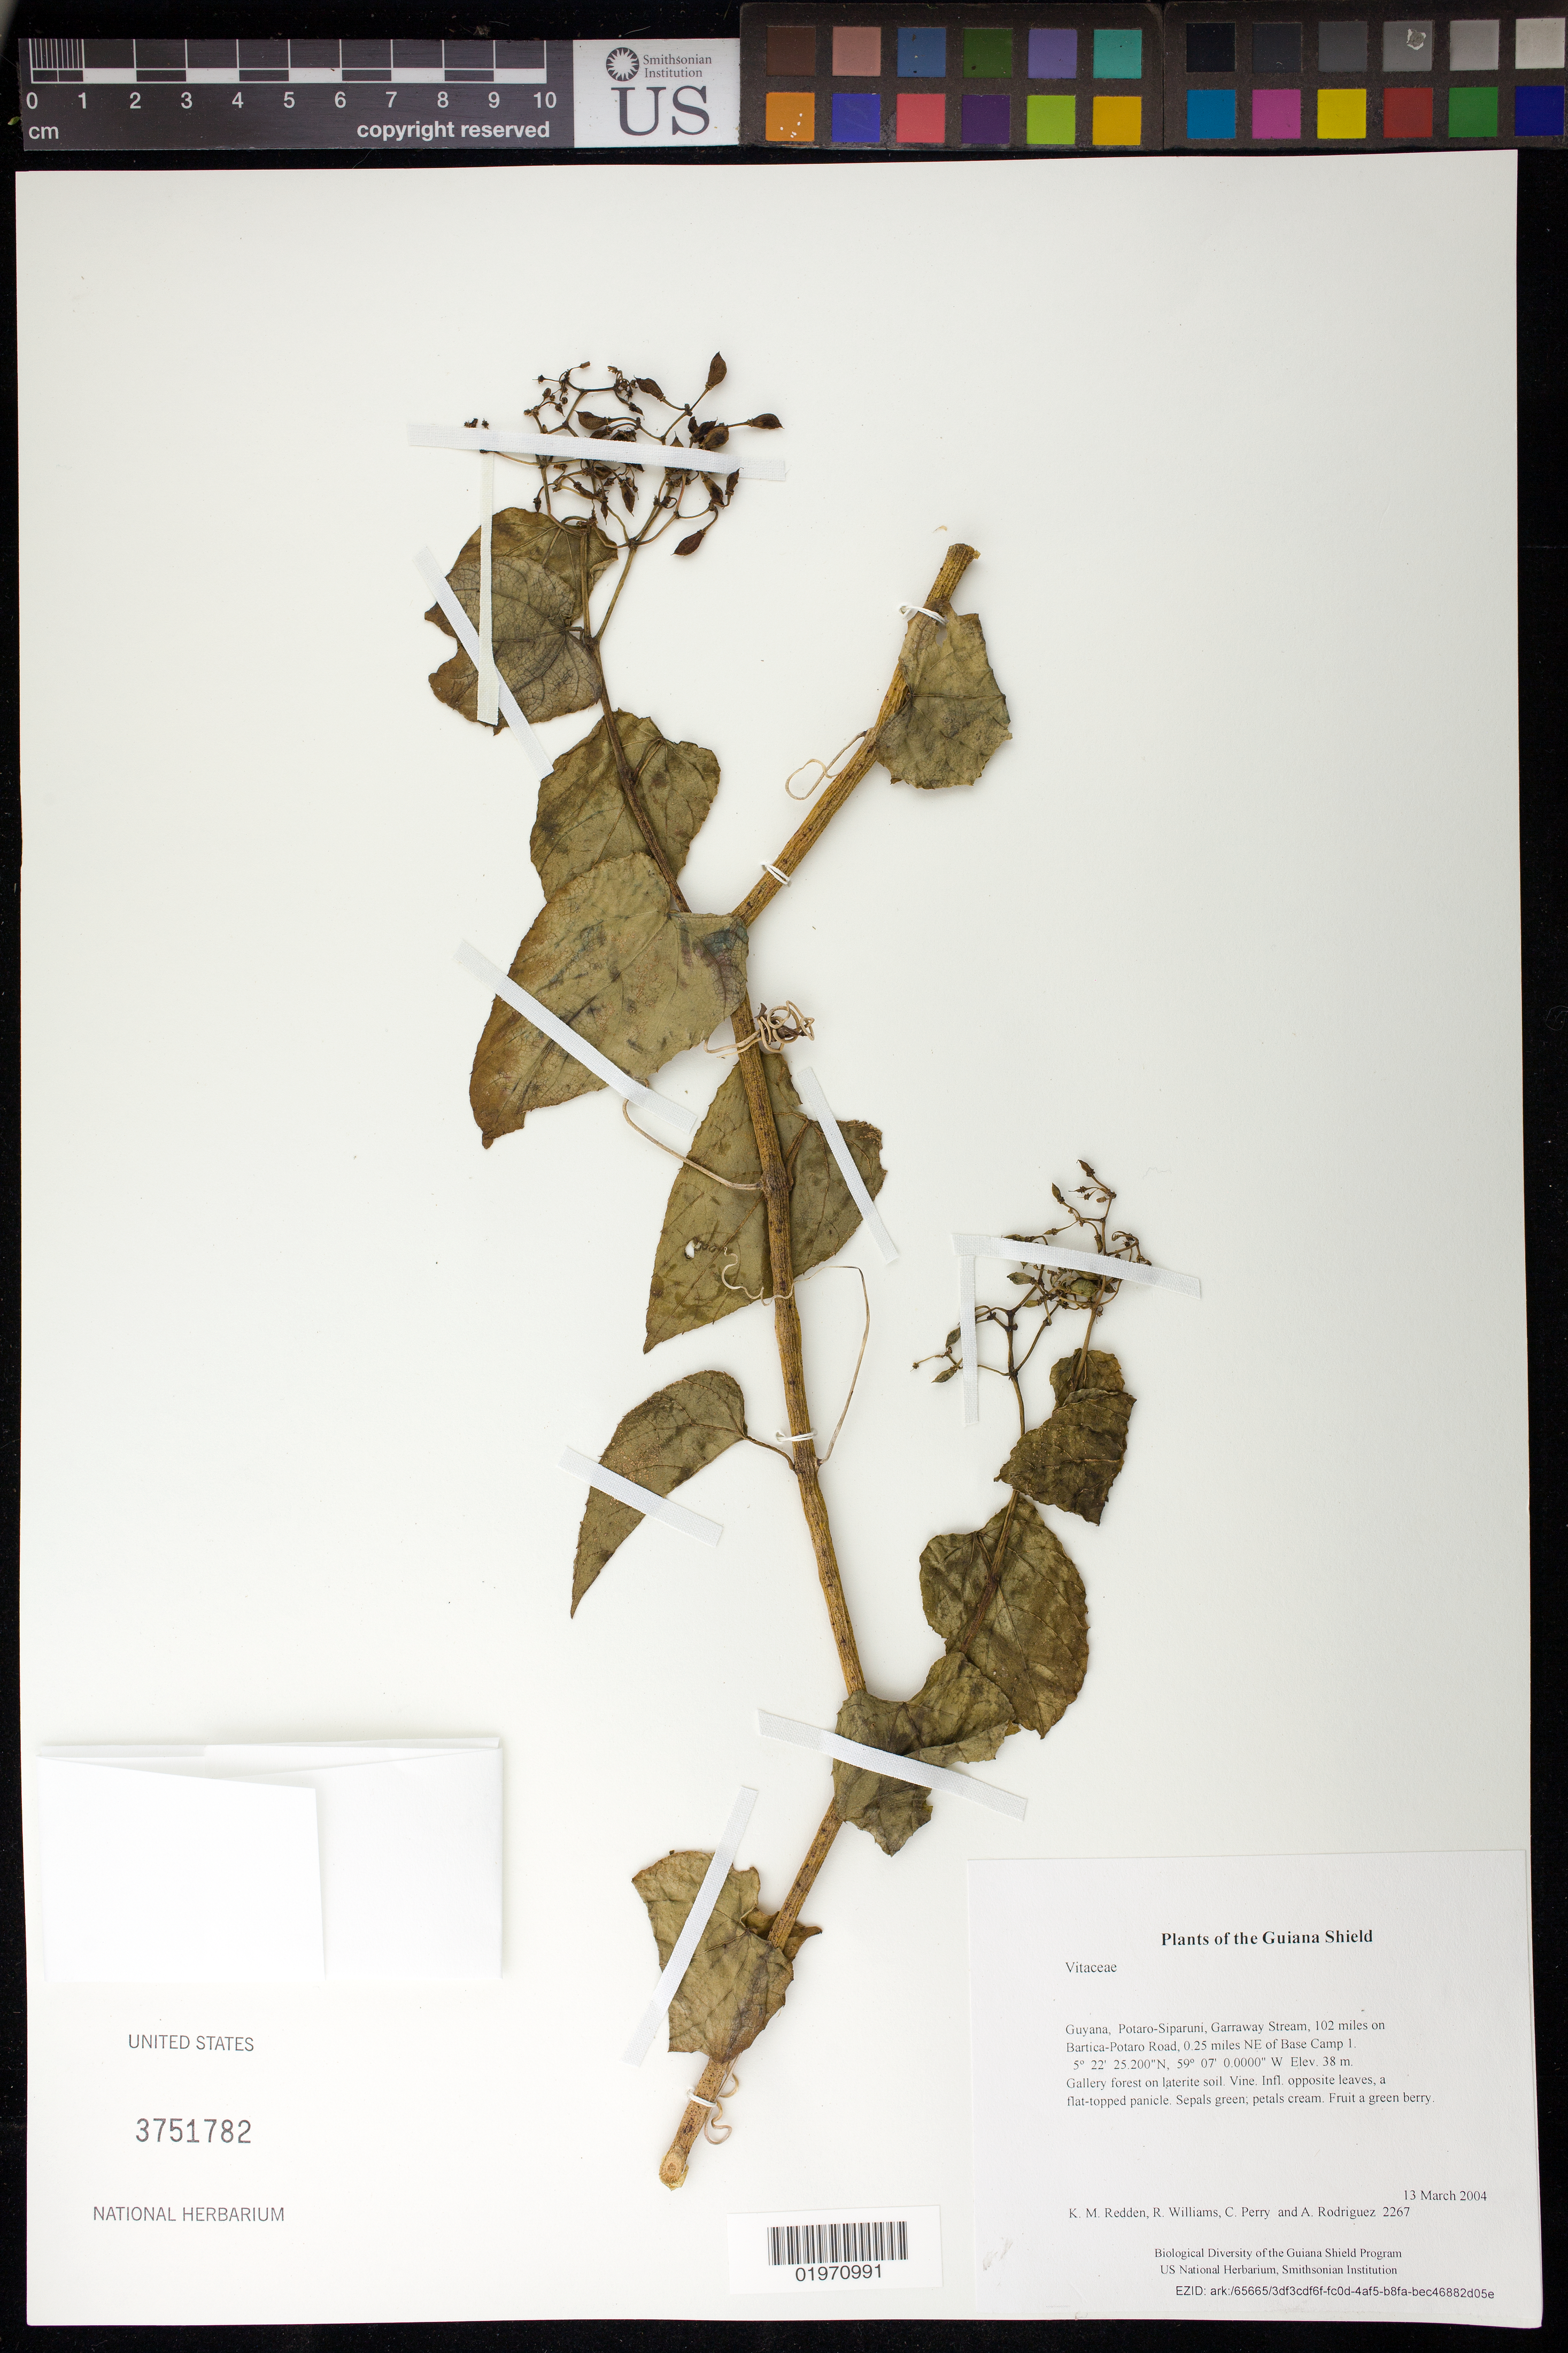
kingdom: Plantae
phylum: Tracheophyta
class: Magnoliopsida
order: Vitales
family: Vitaceae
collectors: K. M. Redden, R. Williams, C. Perry & A. Rodriguez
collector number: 2267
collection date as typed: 13 March 2004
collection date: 2004-03-13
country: Guyana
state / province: Potaro-Siparuni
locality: Garraway Stream, 102 miles on Bartica-Potaro Road, 0.25 miles NE of Base Camp 1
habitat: Gallery forest on laterite soil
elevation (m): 38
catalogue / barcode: US 3751782